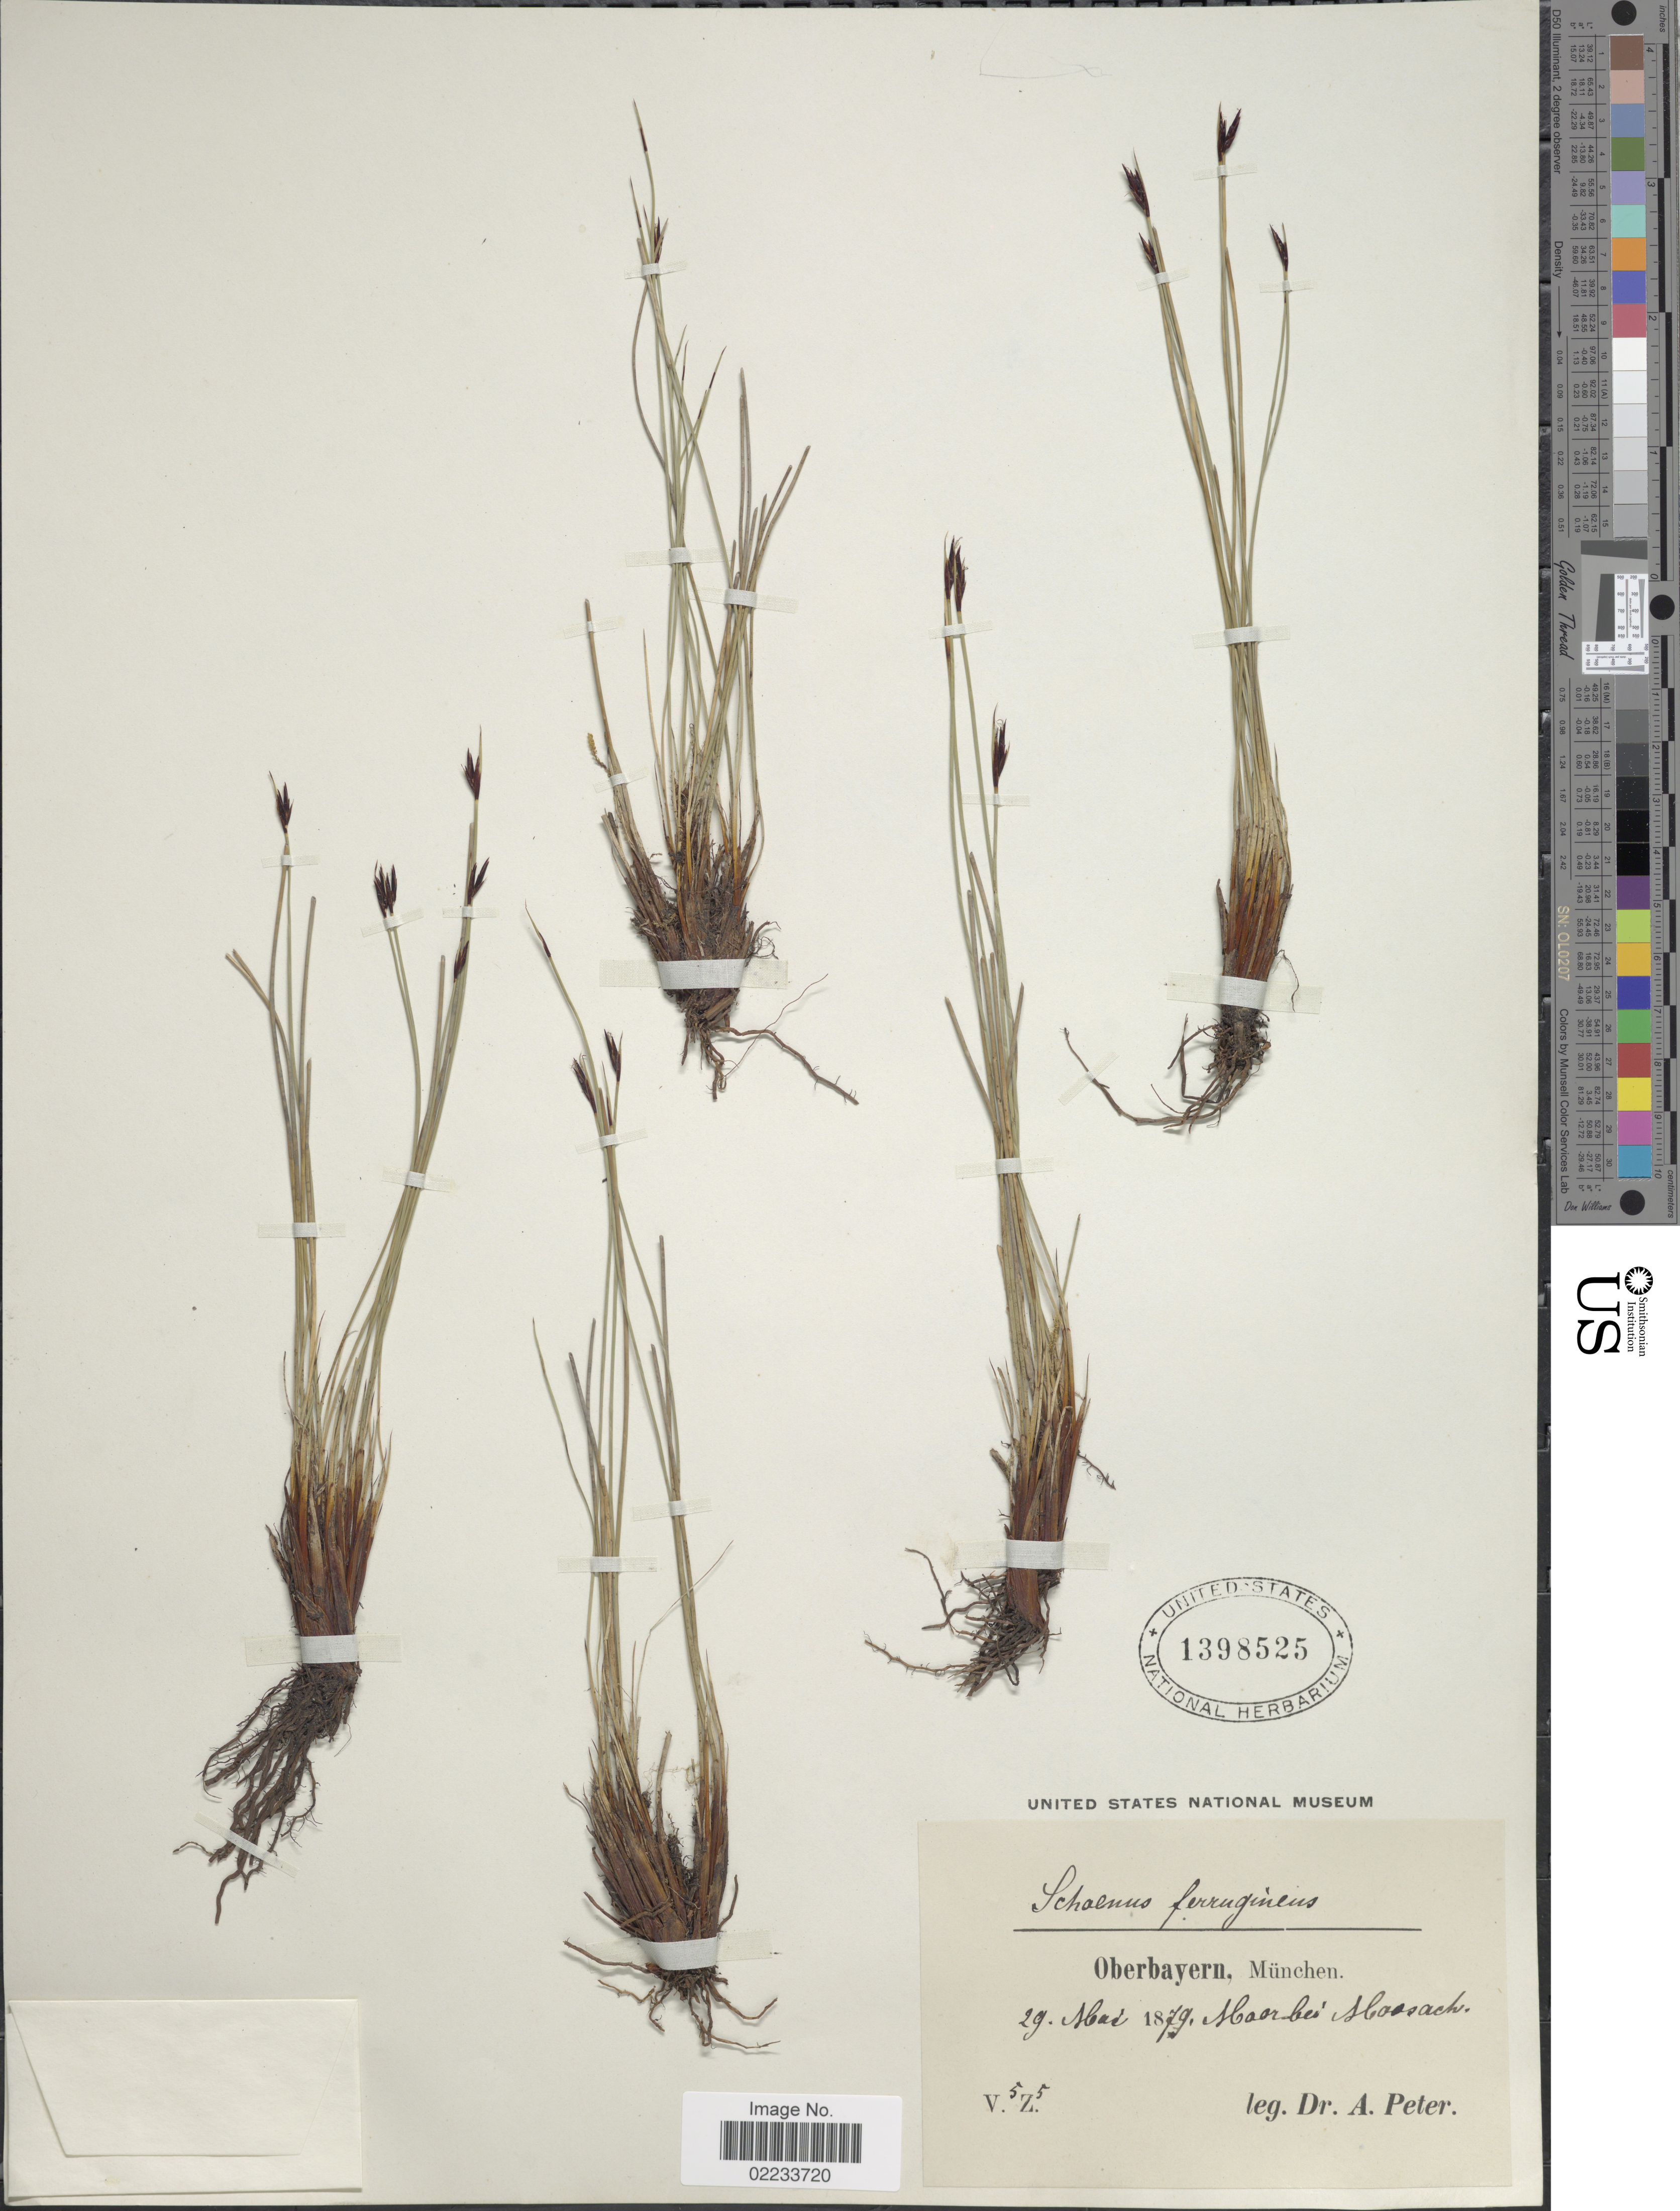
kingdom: Plantae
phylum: Tracheophyta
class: Liliopsida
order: Poales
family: Cyperaceae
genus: Schoenus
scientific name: Schoenus ferrugineus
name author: L.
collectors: A. Peter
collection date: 1879-05-29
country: Germany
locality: Oberbayern, München, Moor bei Haasach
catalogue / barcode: US 1398525